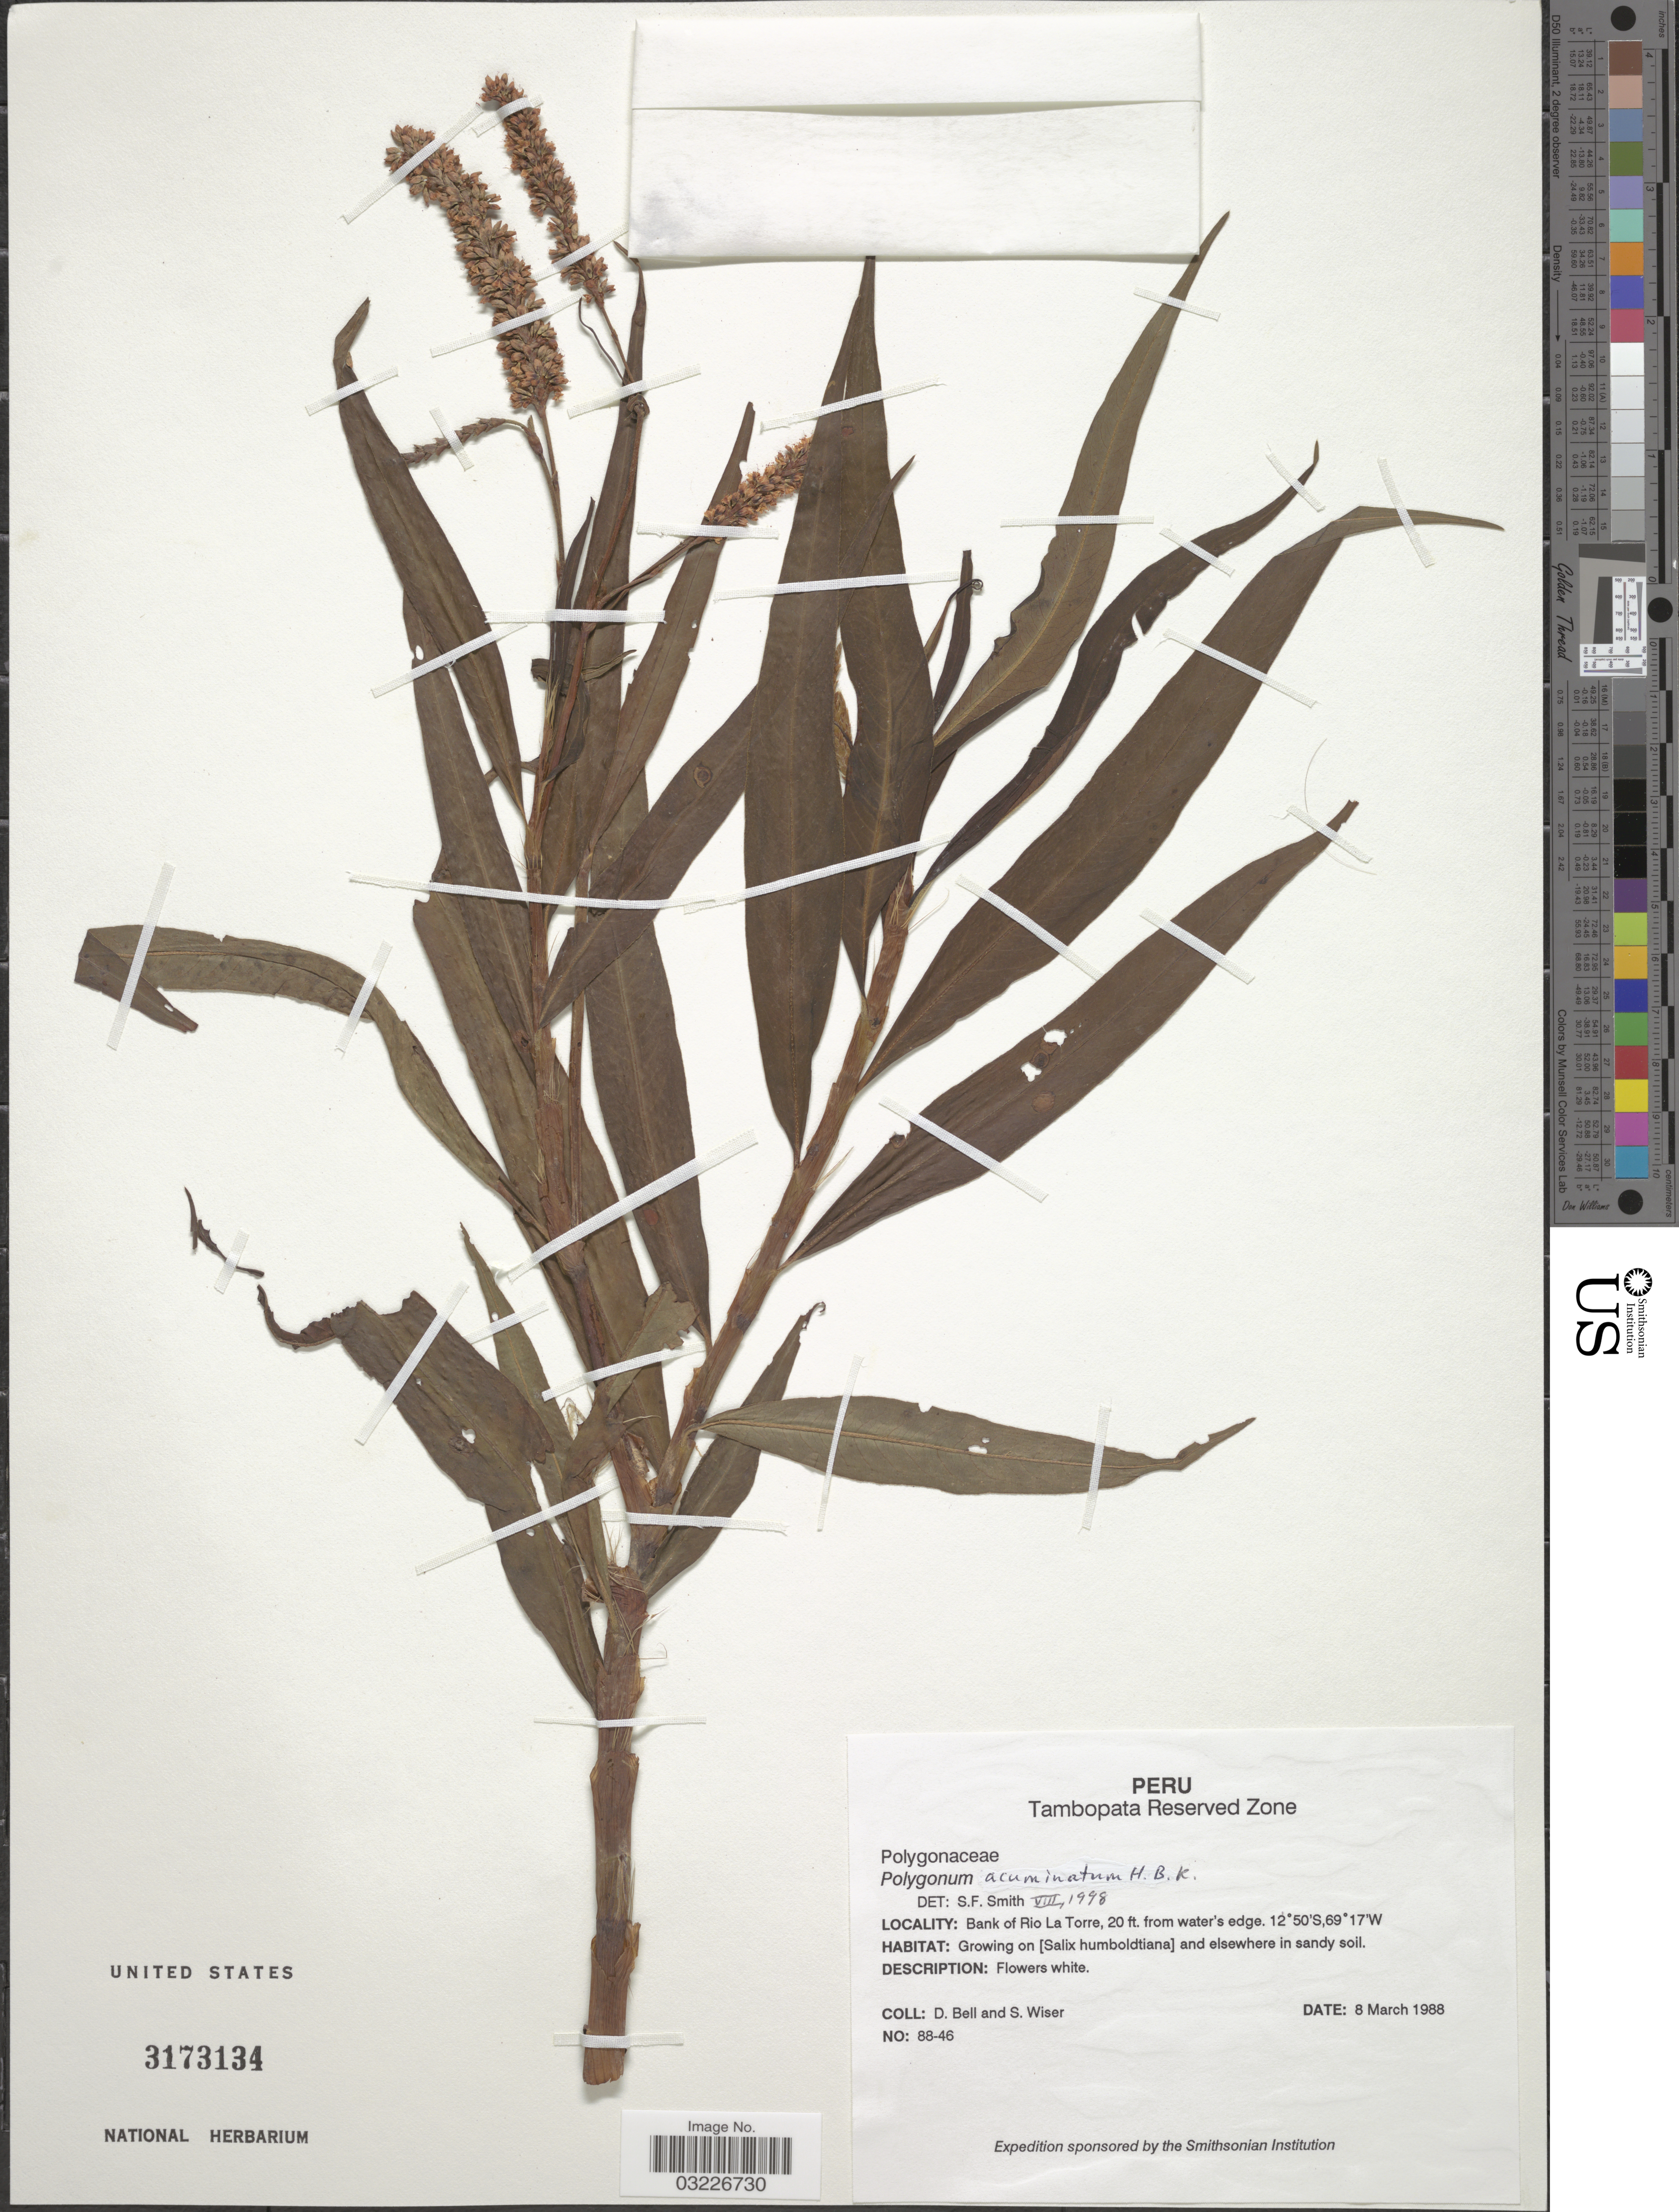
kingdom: Plantae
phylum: Tracheophyta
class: Magnoliopsida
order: Caryophyllales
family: Polygonaceae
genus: Polygonum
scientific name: Polygonum acuminatum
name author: Kunth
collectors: D. A. Bell & S. Wiser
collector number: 88-46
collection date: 1988-03-08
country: Peru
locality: Tambopata Reserved Zone. Bank of Rio La Torre.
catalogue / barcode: US 3173134